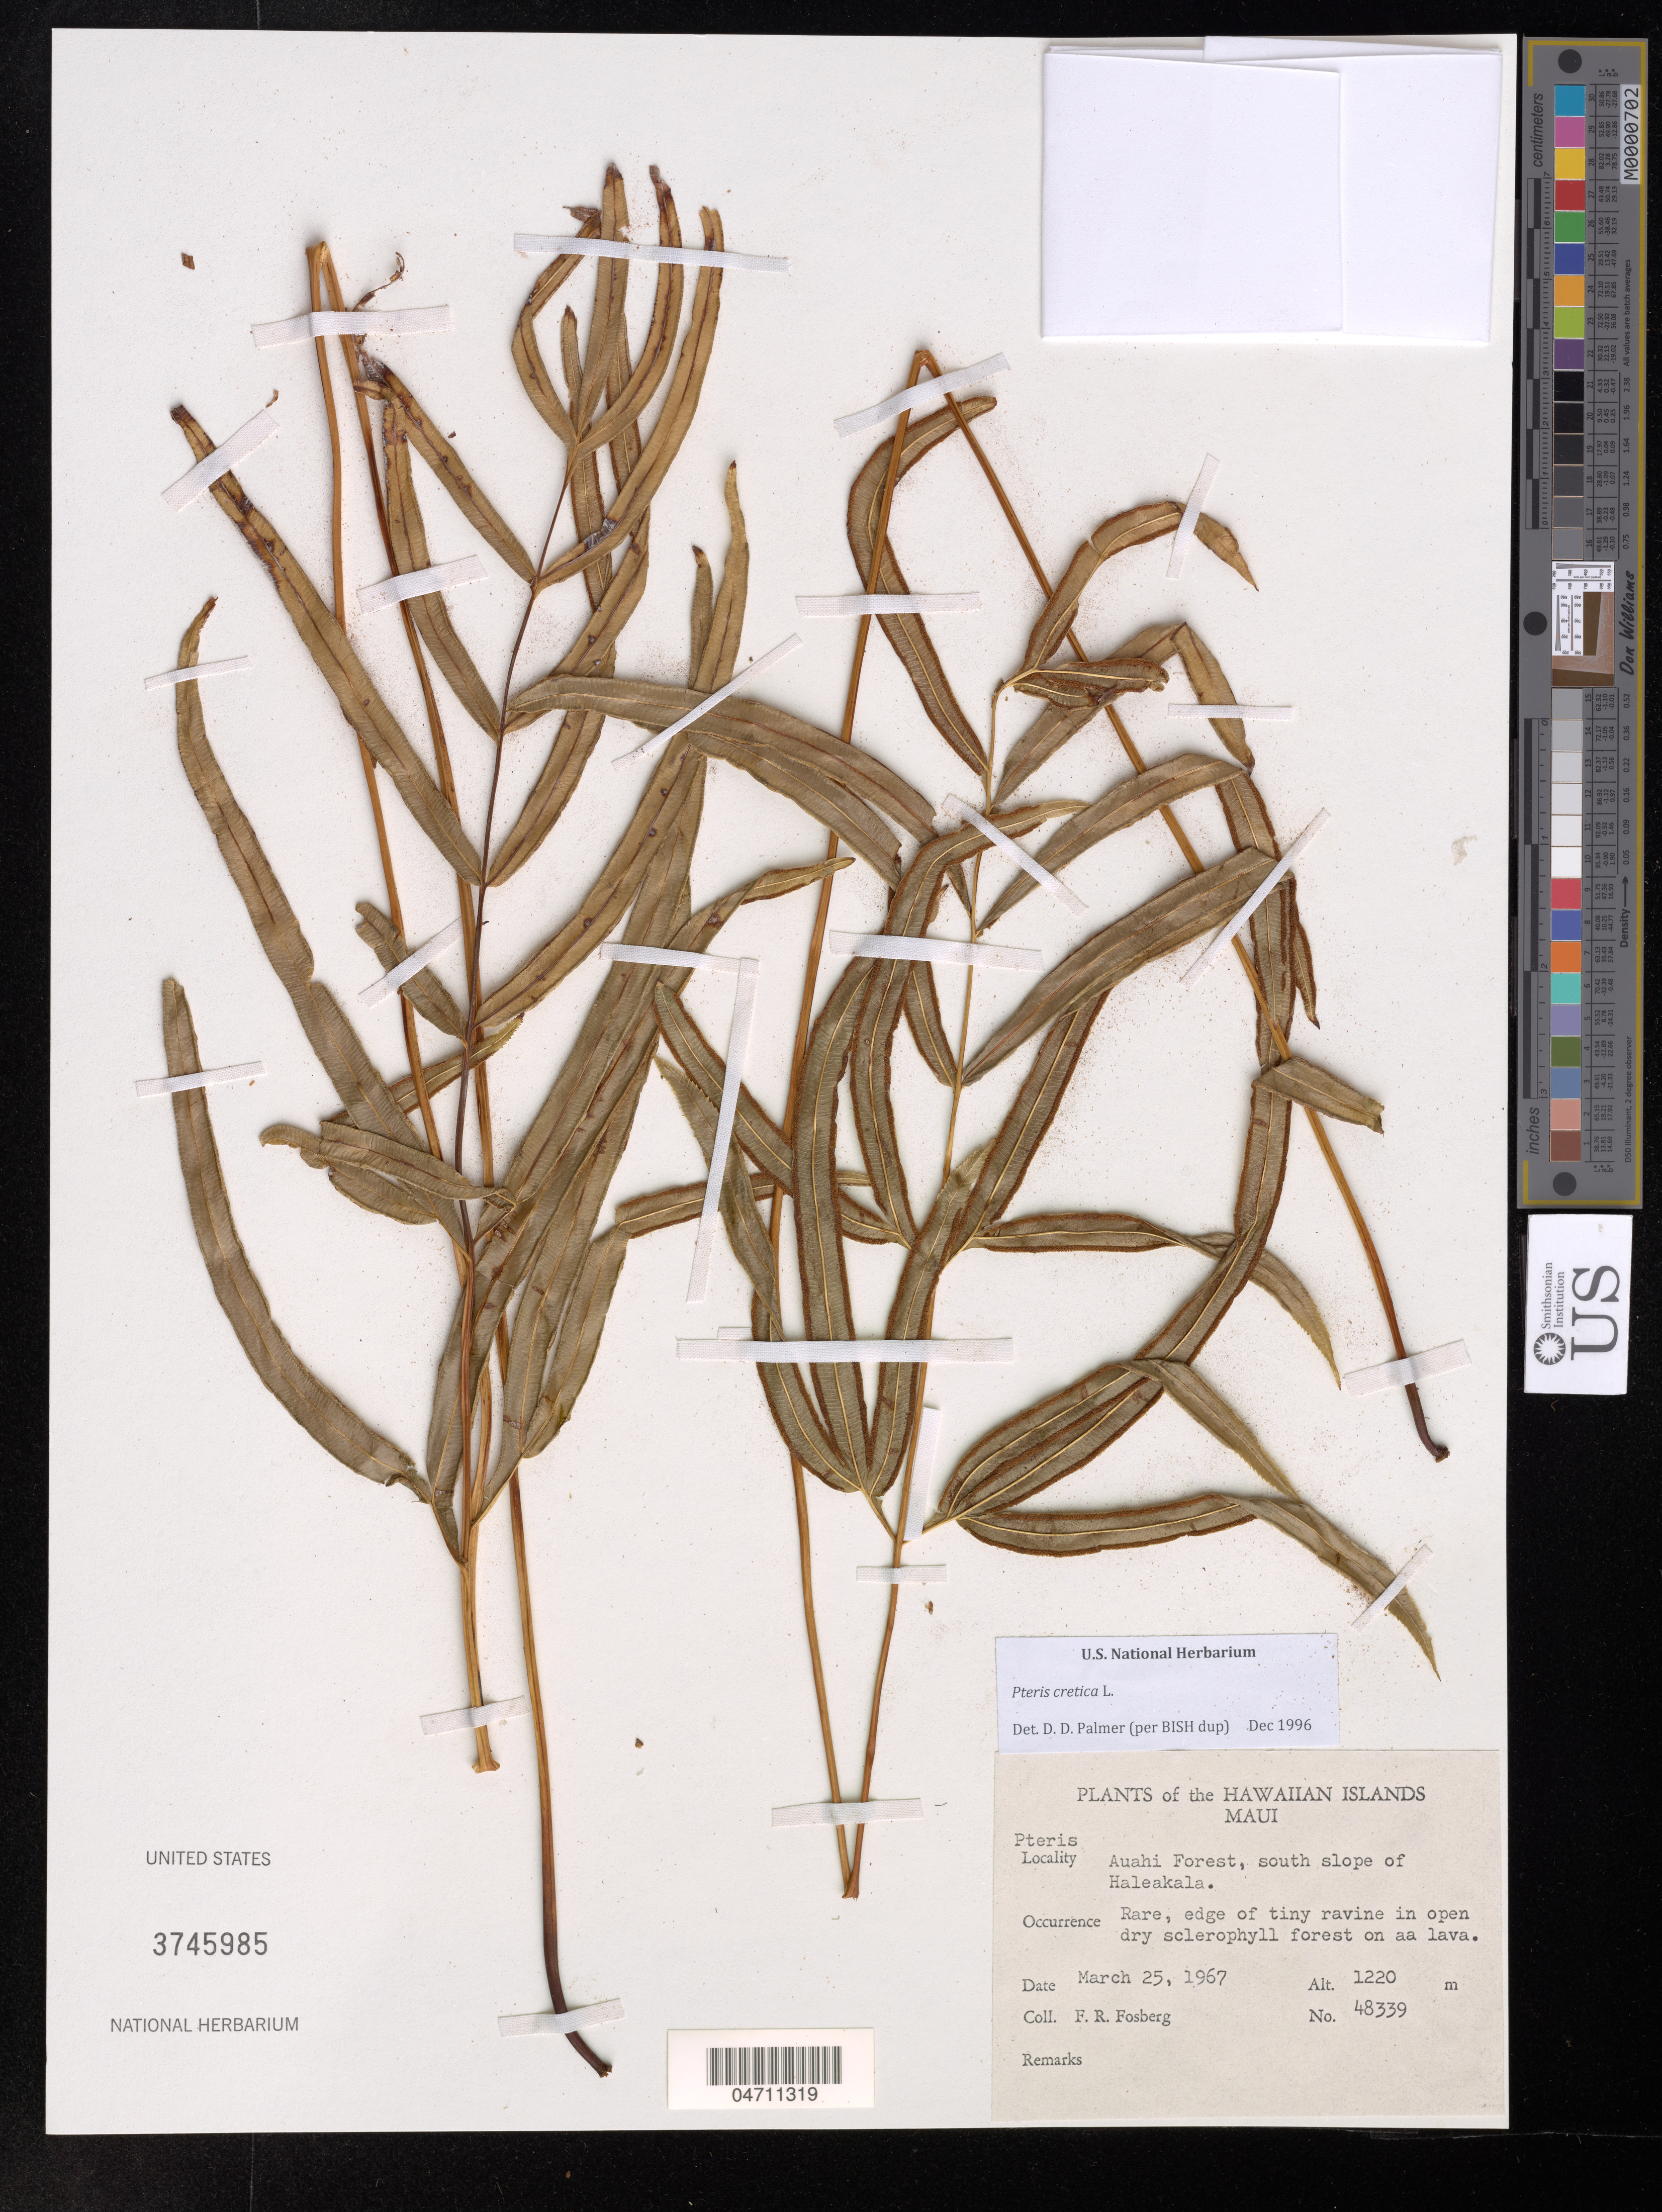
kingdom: Plantae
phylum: Tracheophyta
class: Polypodiopsida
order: Polypodiales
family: Pteridaceae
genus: Pteris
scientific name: Pteris cretica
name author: L.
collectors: F. R. Fosberg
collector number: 48339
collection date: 1967-03-25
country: United States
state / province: Hawaii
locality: Maui, Auahi Forest, south slope of Haleakala.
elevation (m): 1220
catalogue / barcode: US 3745985